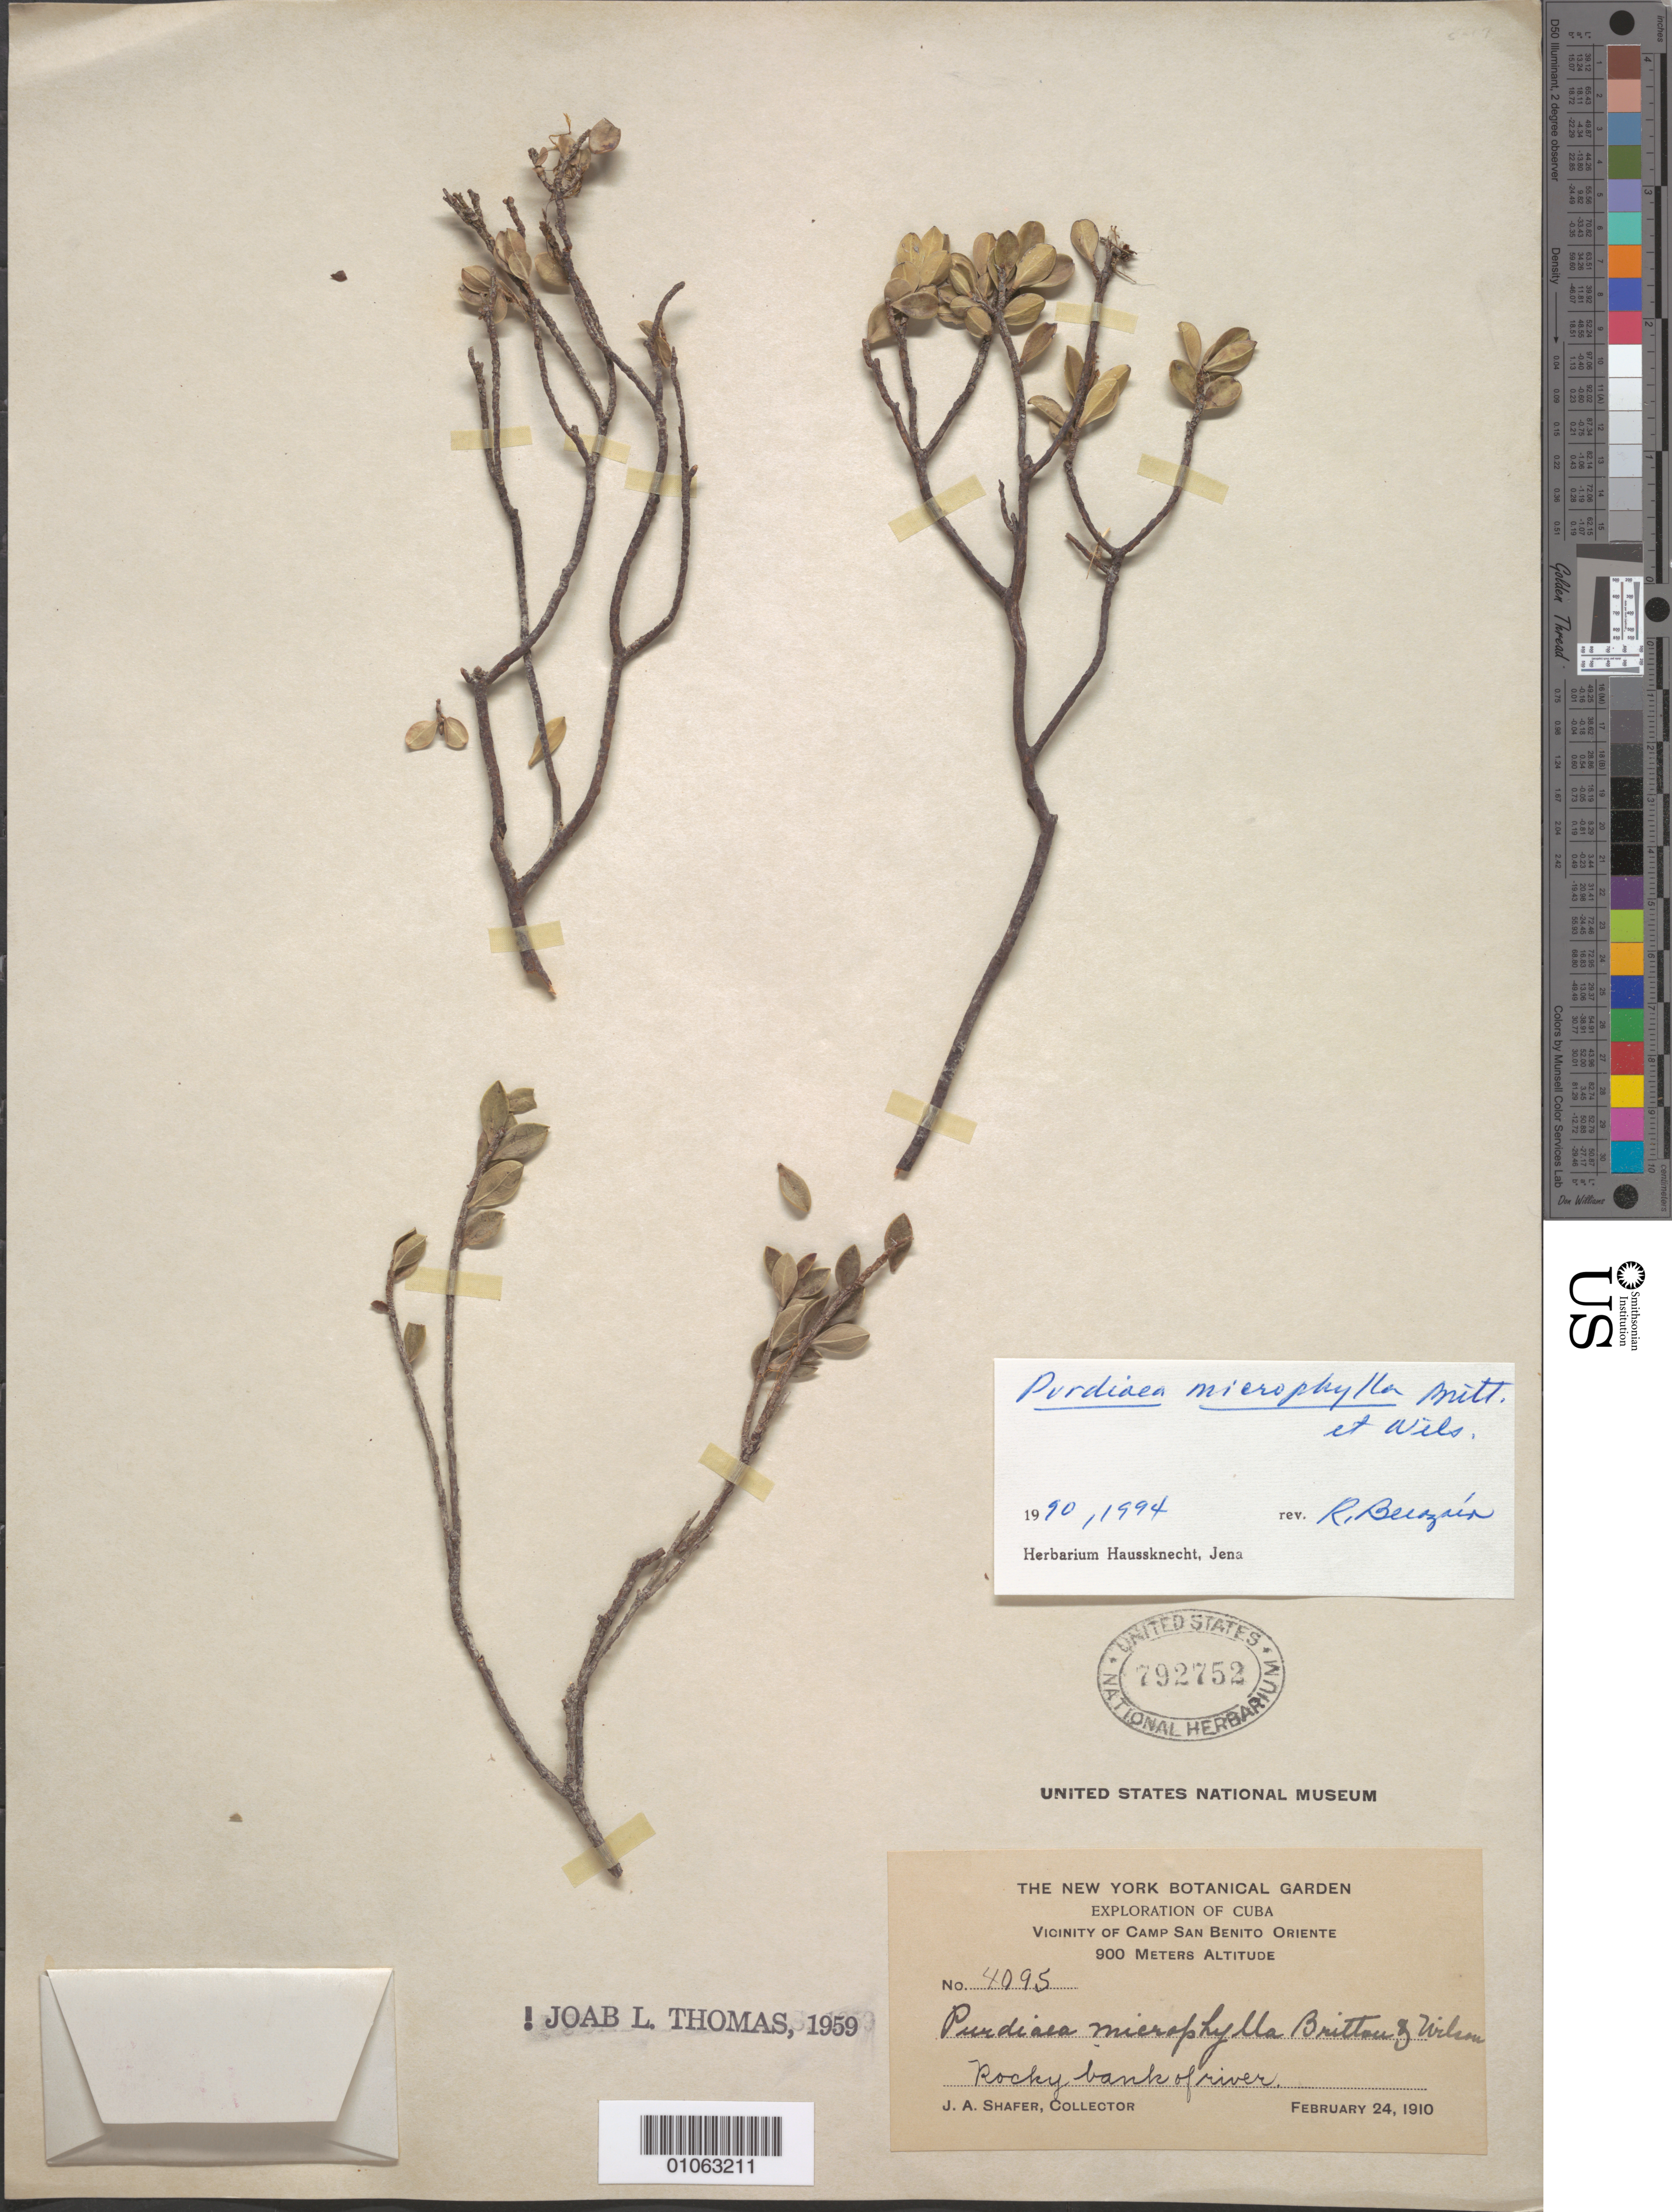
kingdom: Plantae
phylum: Tracheophyta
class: Magnoliopsida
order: Ericales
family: Clethraceae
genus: Purdiaea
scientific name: Purdiaea microphylla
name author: Britton & P. Wilson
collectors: J. A. Shafer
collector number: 4095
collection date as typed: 24 Feb 1910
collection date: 1910-02-24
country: Cuba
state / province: Oriente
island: Cuba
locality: Vicinity of camp San Benito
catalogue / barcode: US 792752